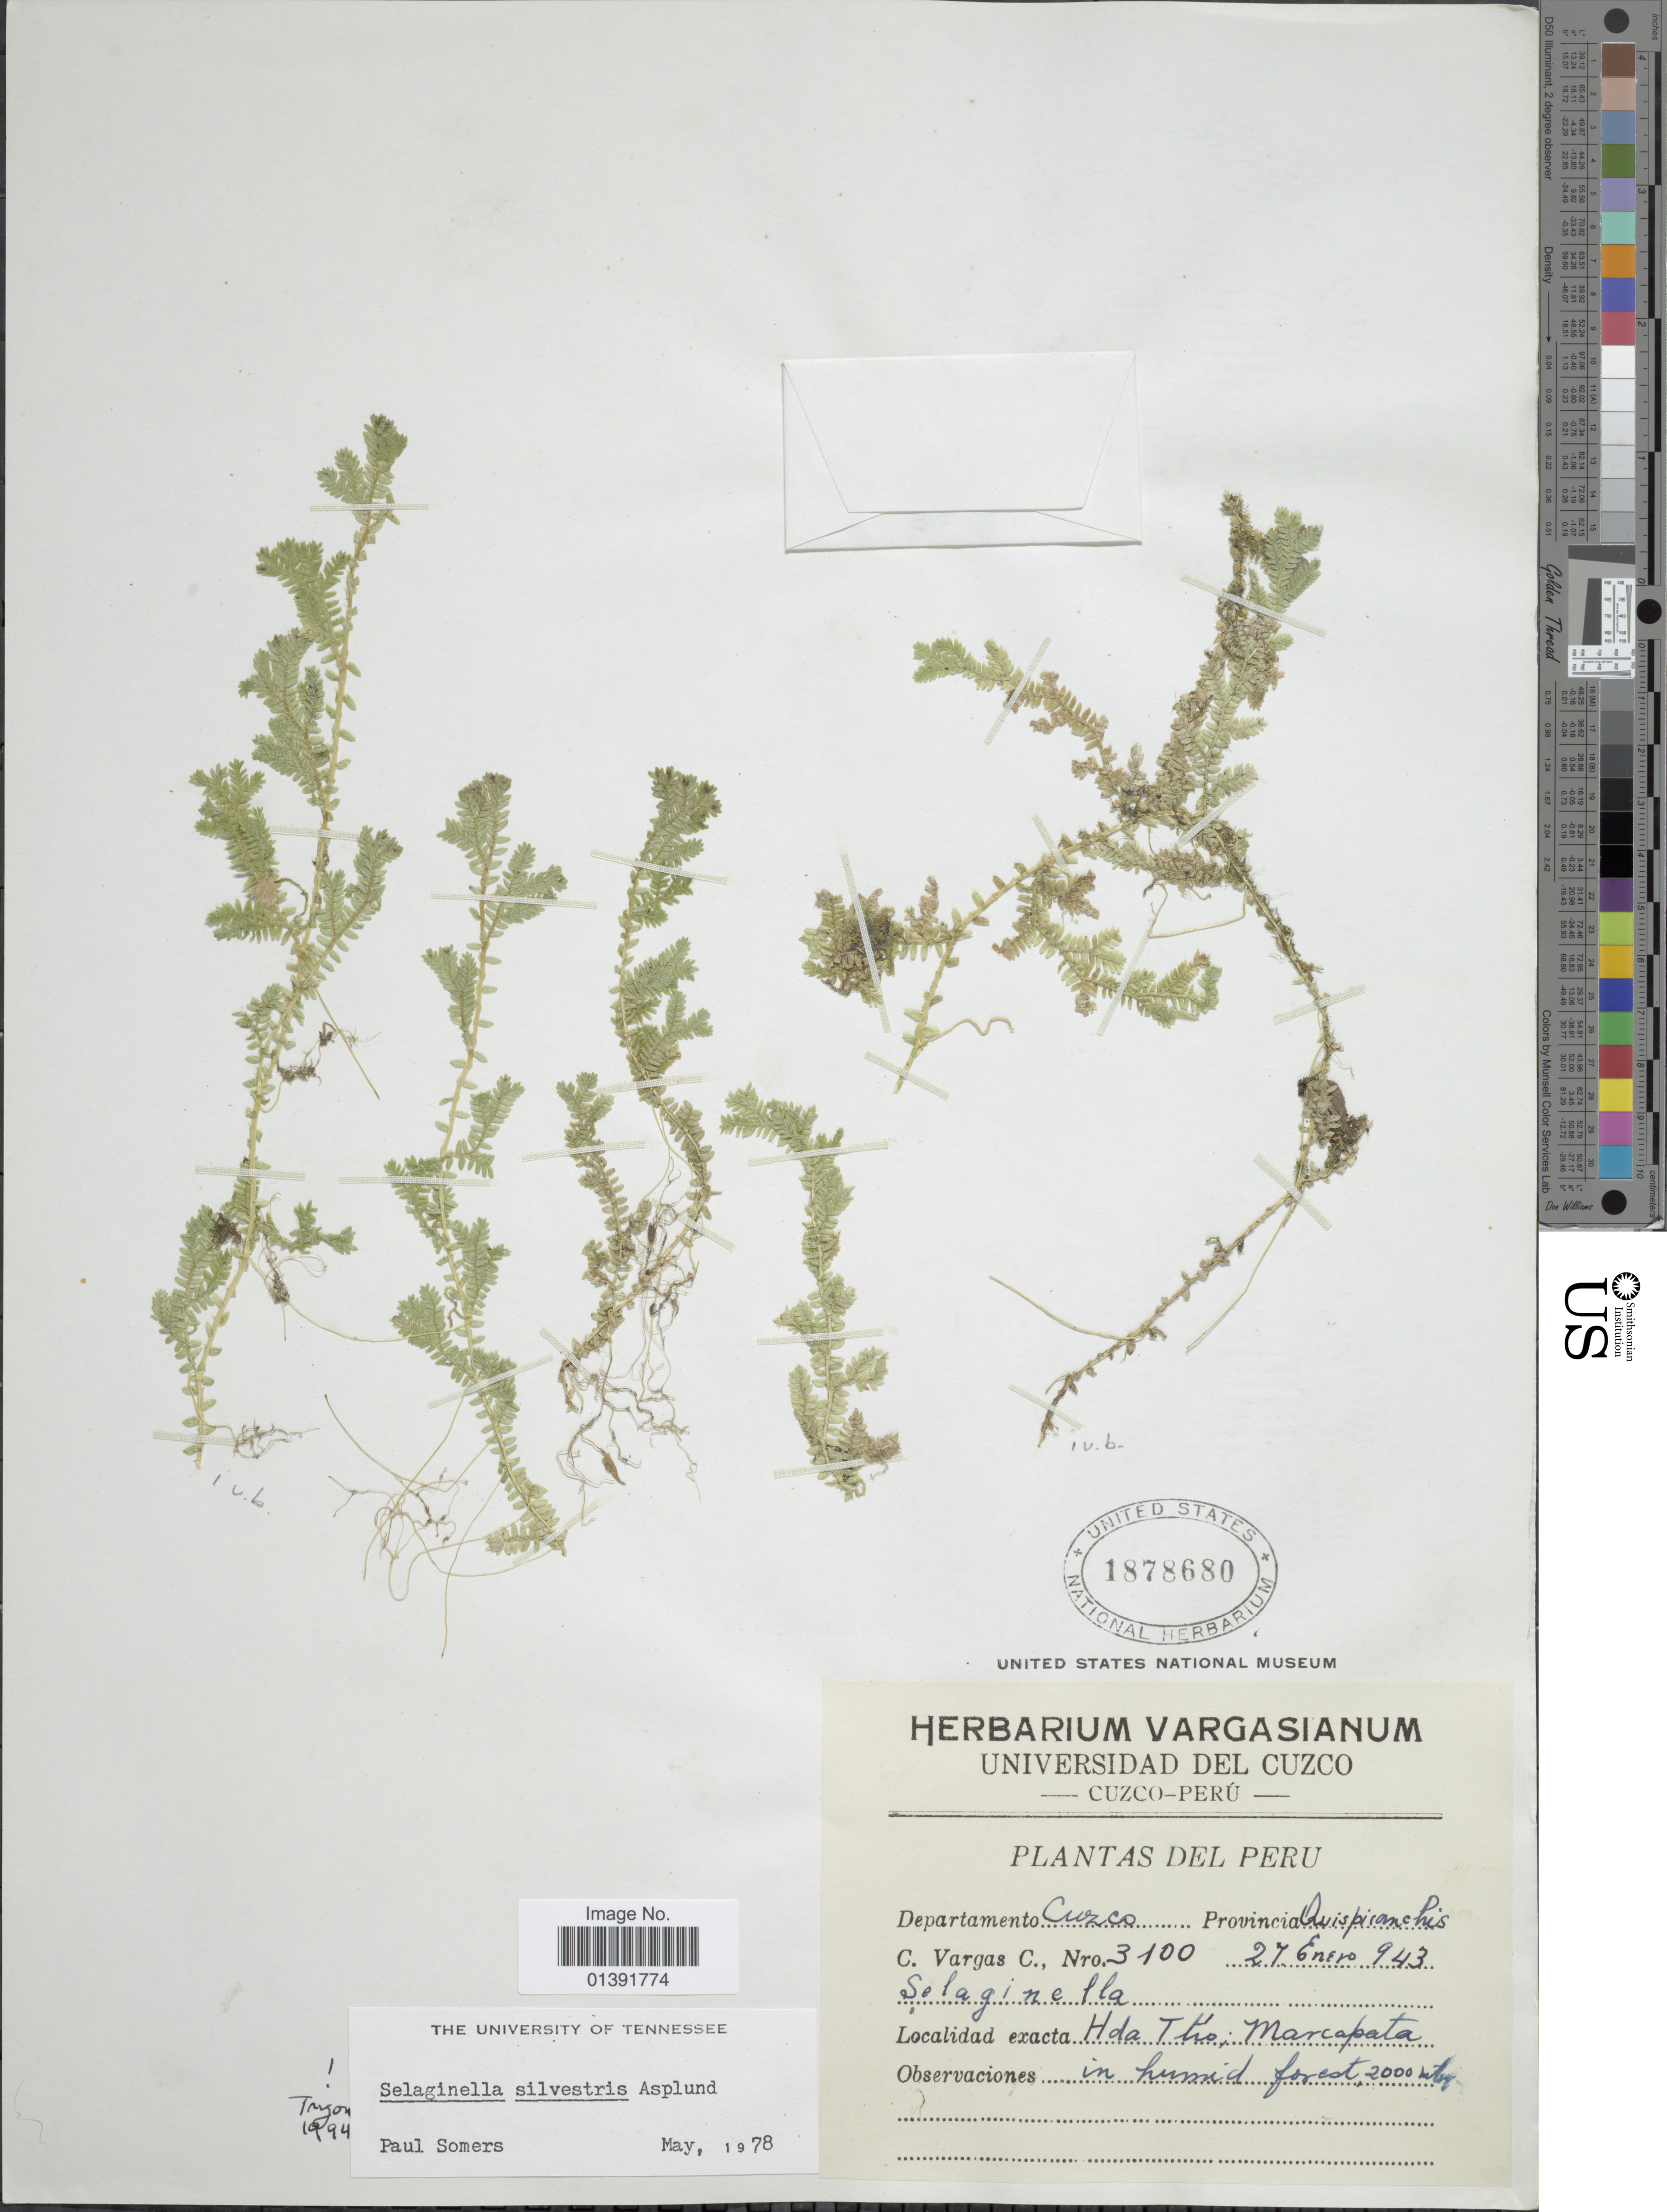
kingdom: Plantae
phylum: Tracheophyta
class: Lycopodiopsida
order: Selaginellales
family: Selaginellaceae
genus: Selaginella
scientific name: Selaginella silvestris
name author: Aspl.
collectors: C. Vargas Calderón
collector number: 3100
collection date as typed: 943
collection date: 1943-01-27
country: Peru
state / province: Cusco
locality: Departamento Cuzco, Provincia Quispicanchi, Hda Tho; Marcapata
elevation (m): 3000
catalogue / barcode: US 1878680